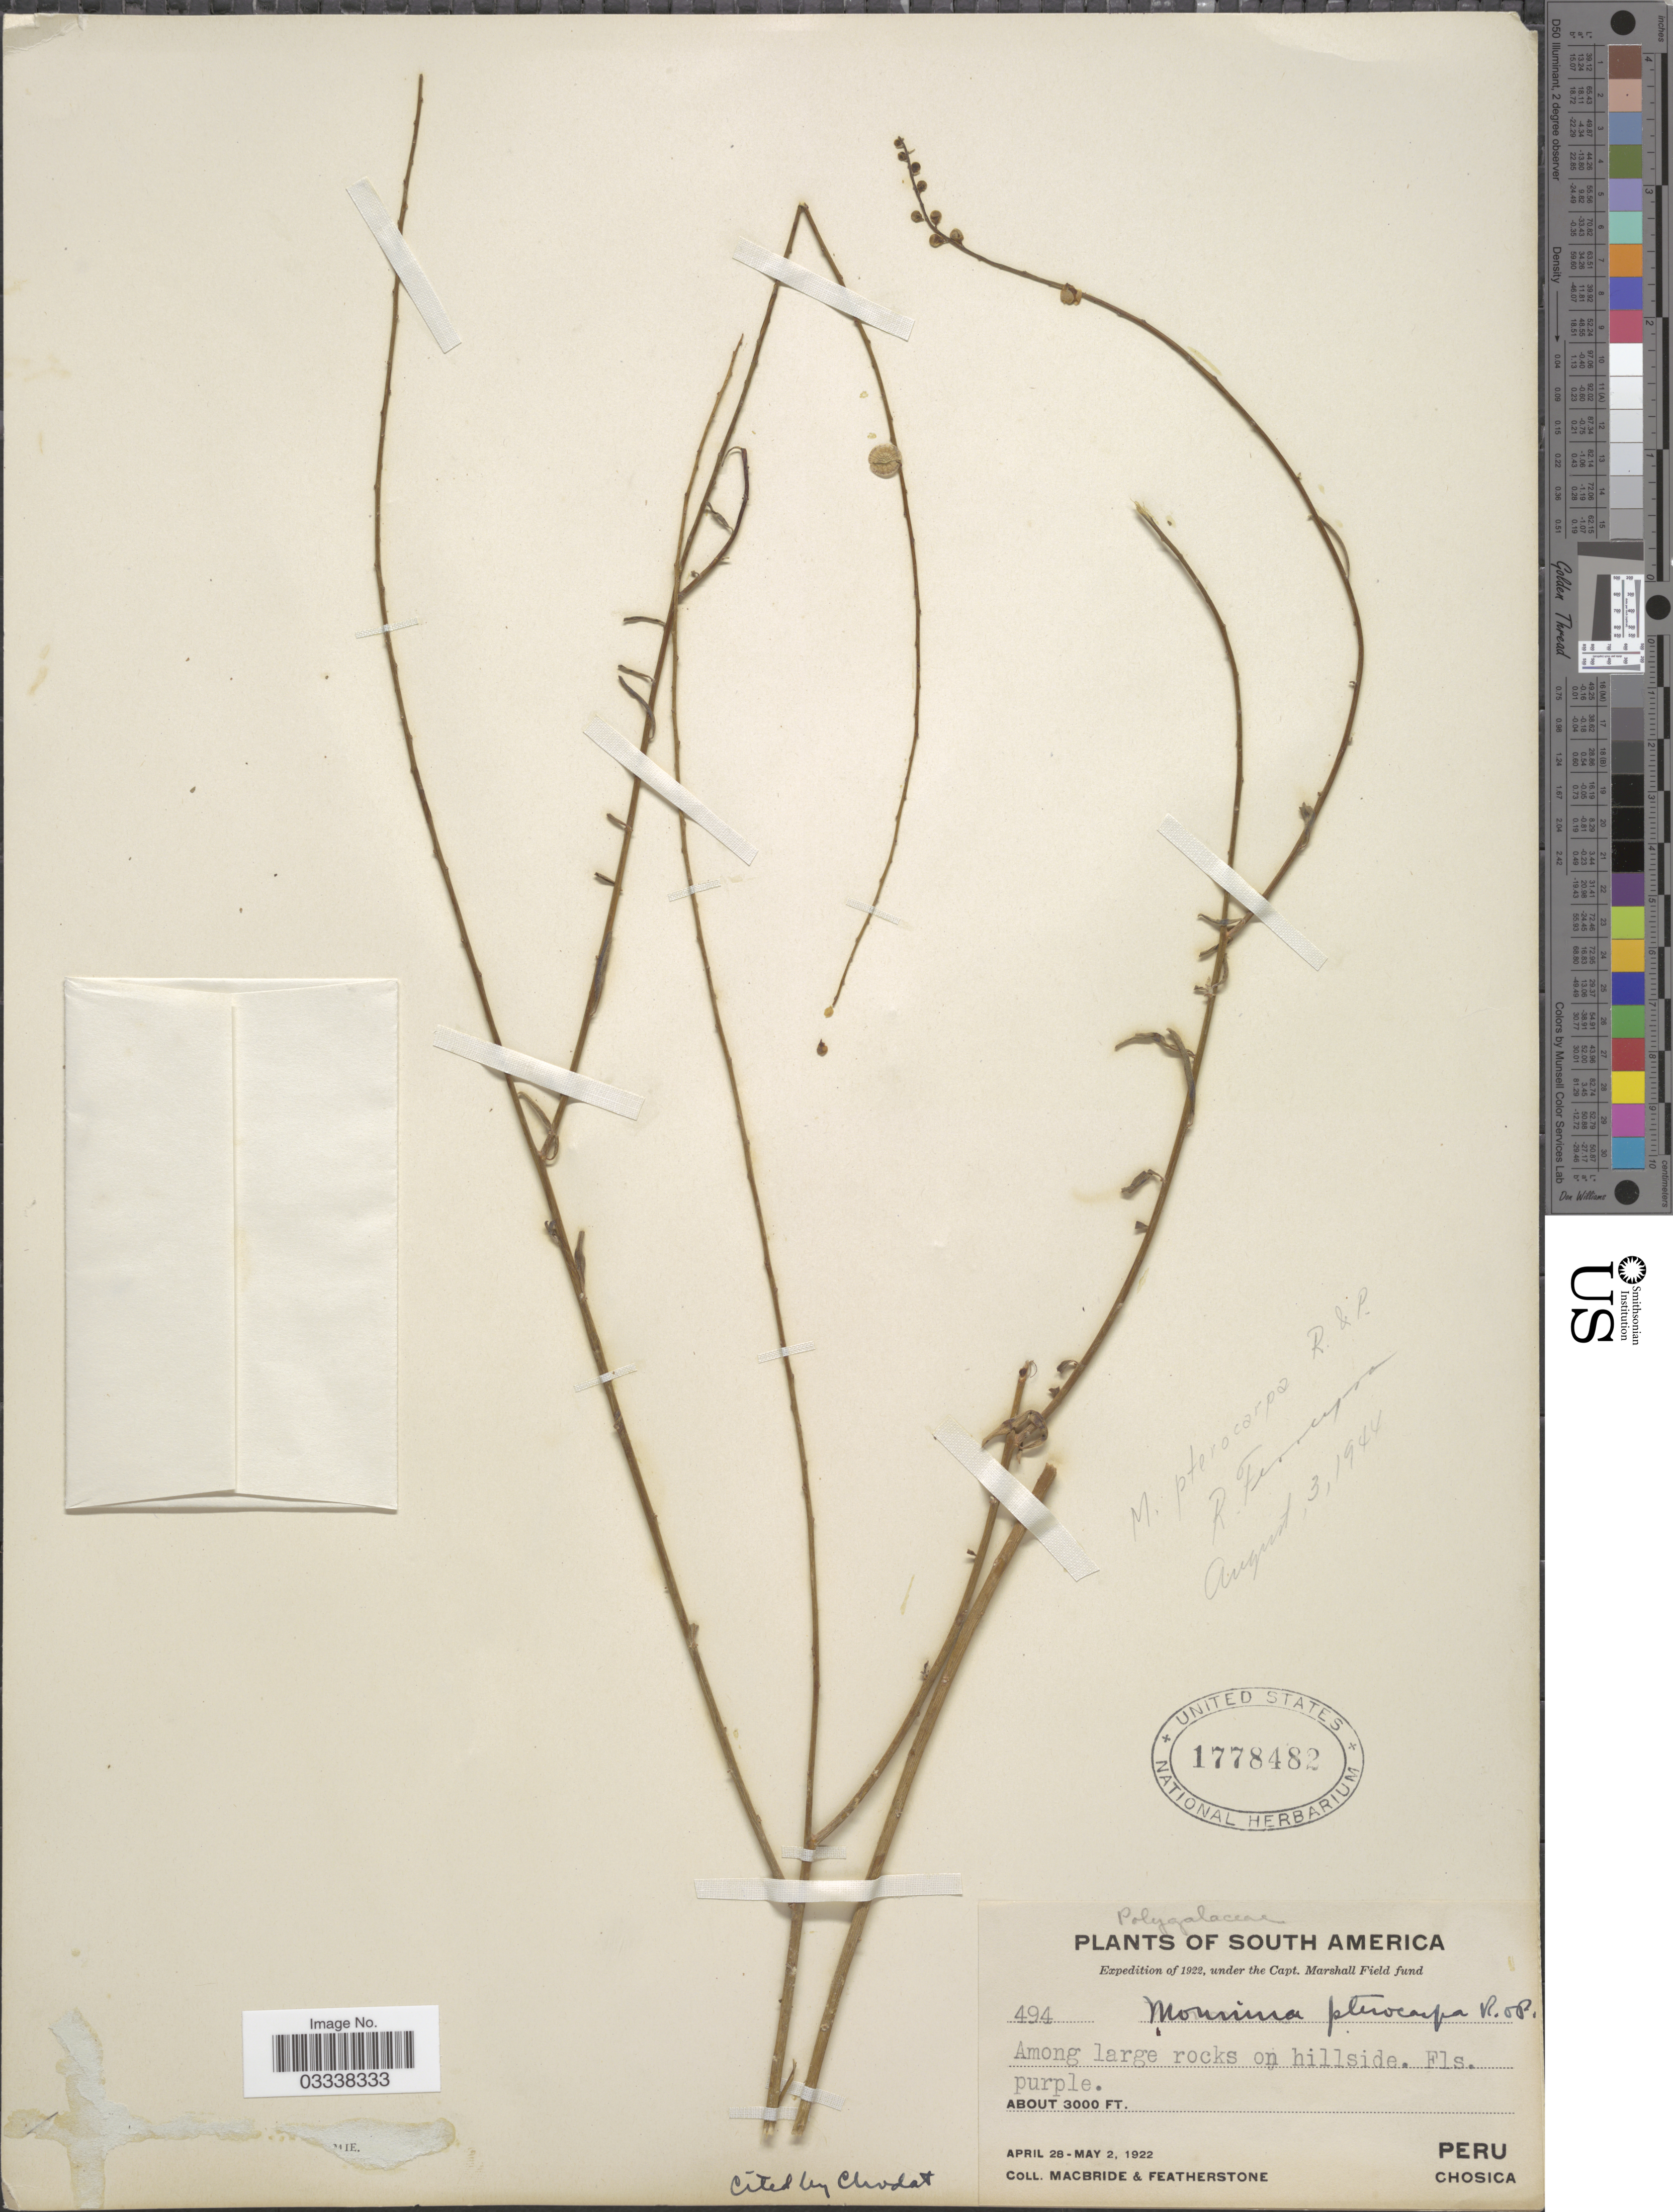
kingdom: Plantae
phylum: Tracheophyta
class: Magnoliopsida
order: Fabales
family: Polygalaceae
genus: Monnina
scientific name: Monnina pterocarpa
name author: Ruiz & Pav.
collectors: Macbride, -- & -. Featherstone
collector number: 494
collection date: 1922-04-28/1922-05-02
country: Peru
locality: Chosica.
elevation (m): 914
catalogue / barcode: US 1778482